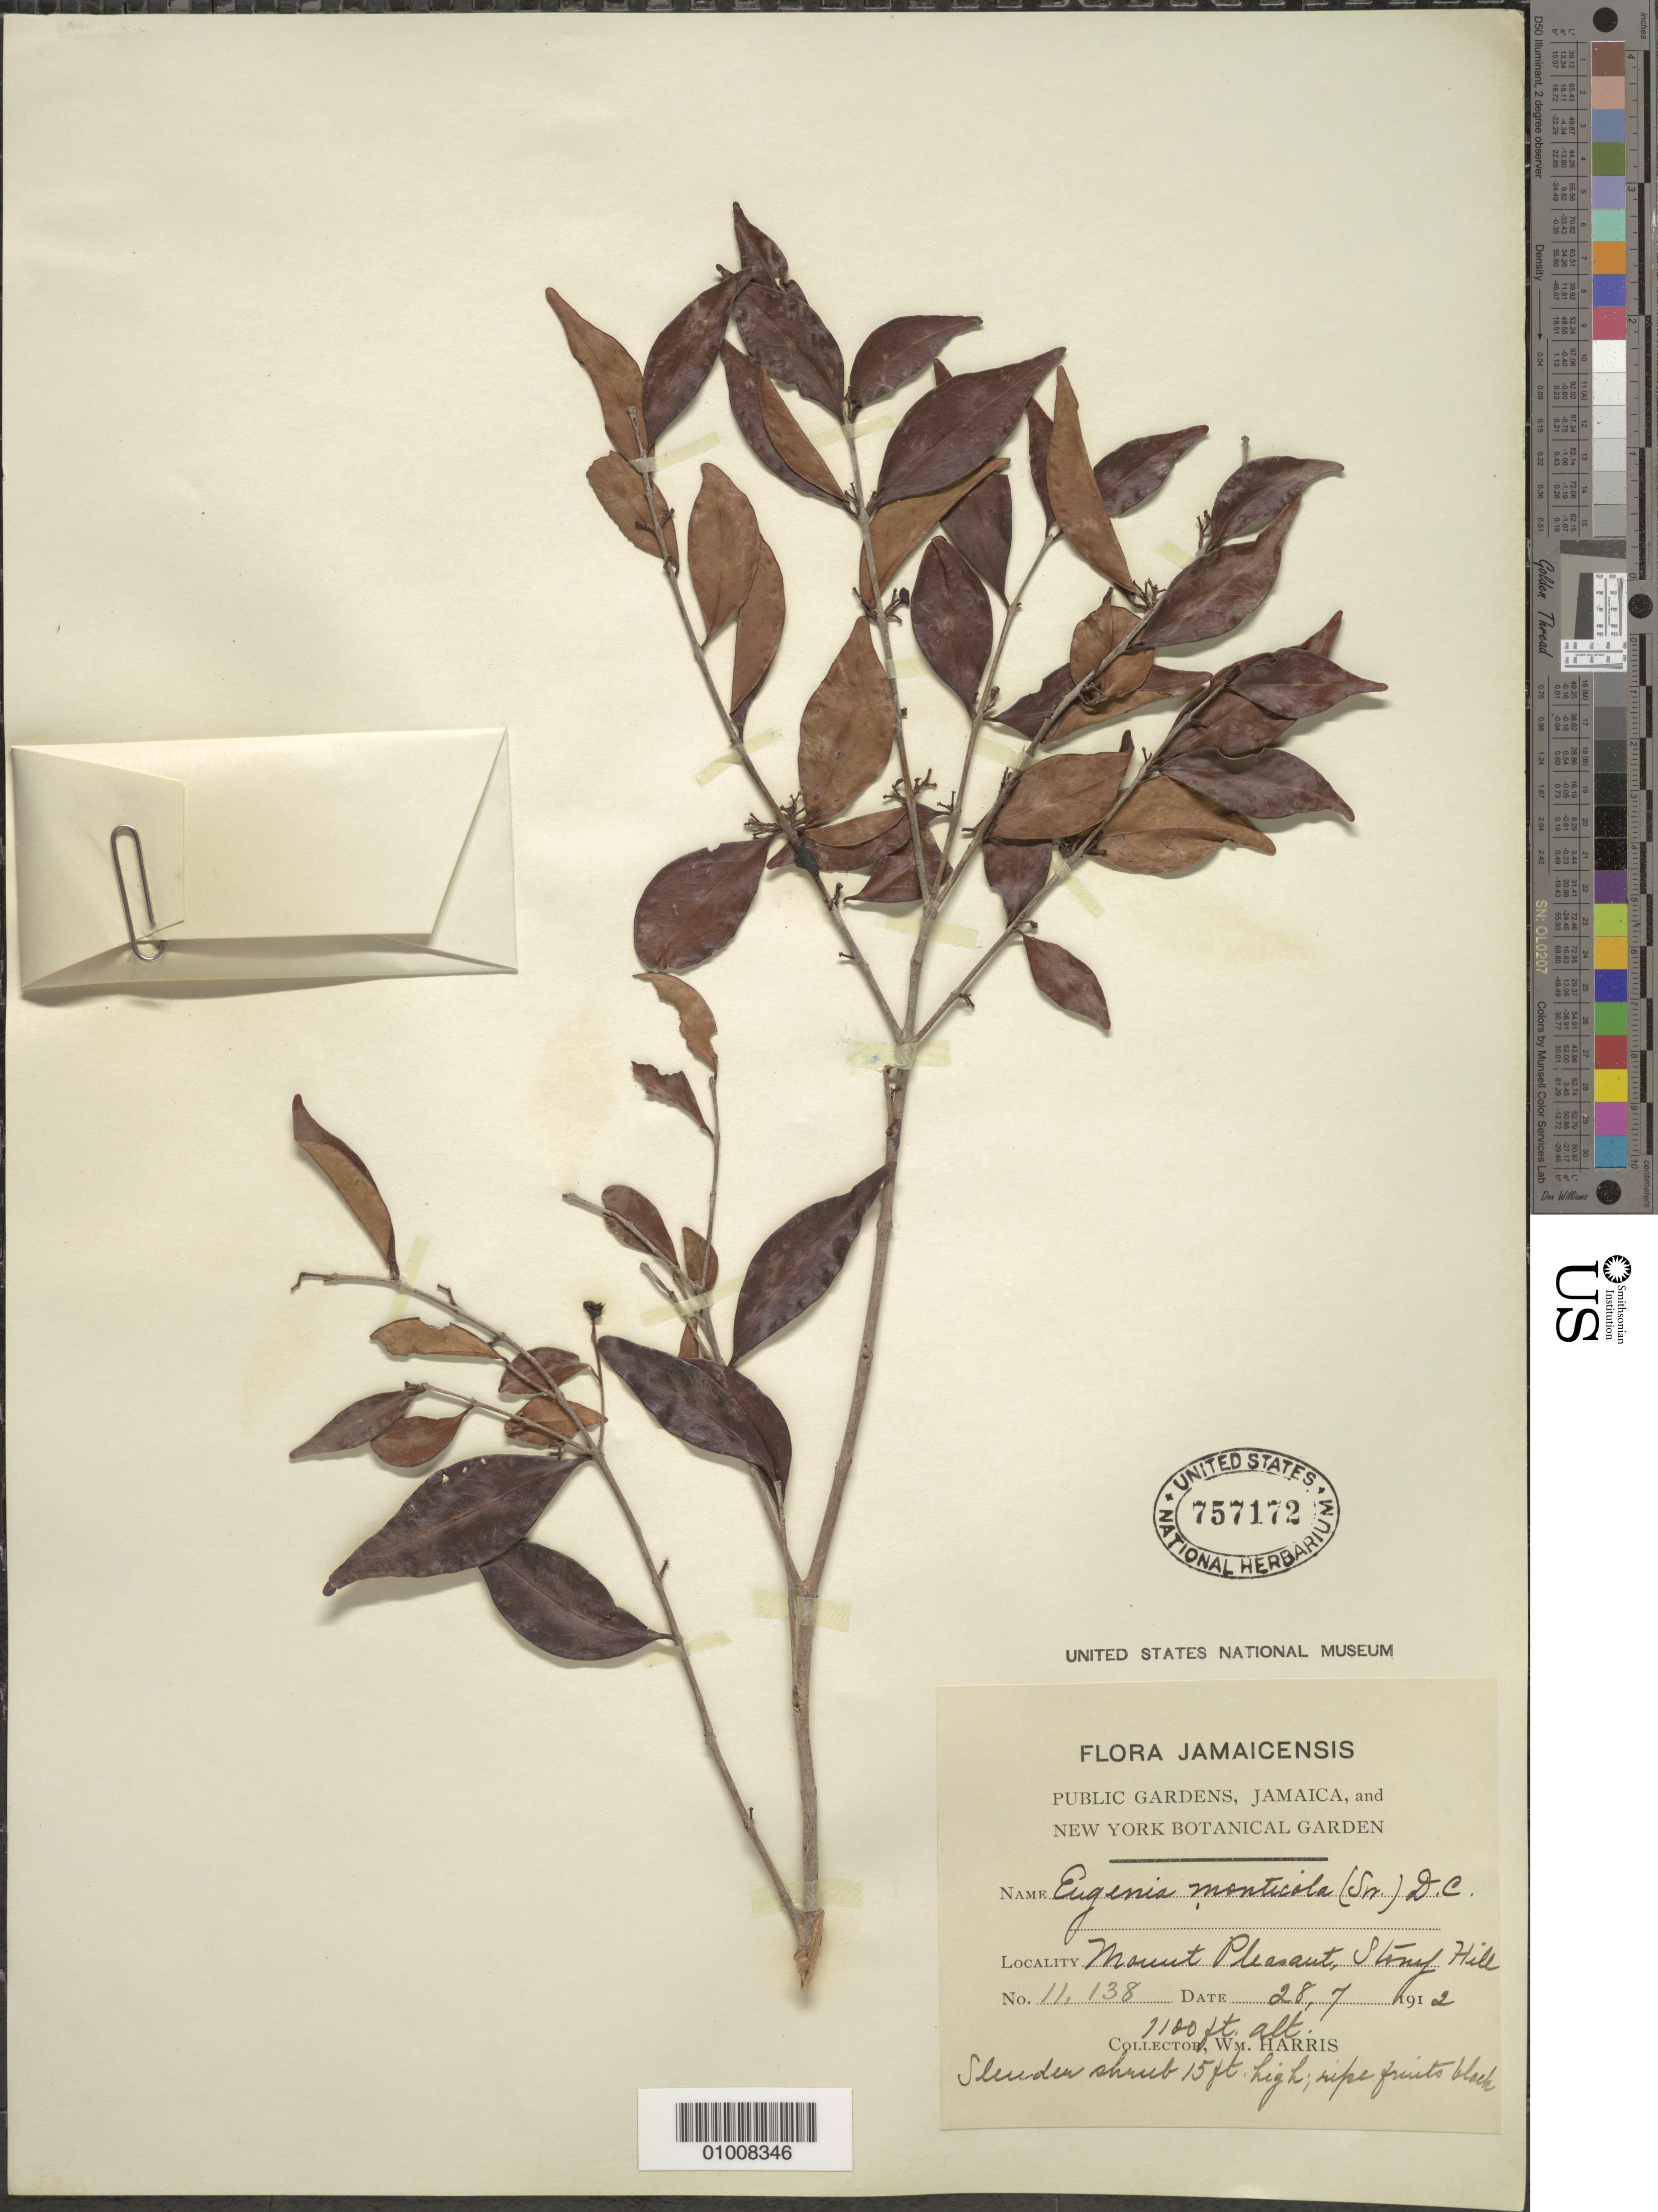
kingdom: Plantae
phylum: Tracheophyta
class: Magnoliopsida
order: Myrtales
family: Myrtaceae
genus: Eugenia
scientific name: Eugenia monticola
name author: (Sw.) DC.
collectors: W. Harris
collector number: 11138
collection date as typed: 28 Jul 1912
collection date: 1912-07-28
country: Jamaica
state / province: Saint Andrew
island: Jamaica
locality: Mount Pleasant, Stoney Hill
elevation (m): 2164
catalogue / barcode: US 757172